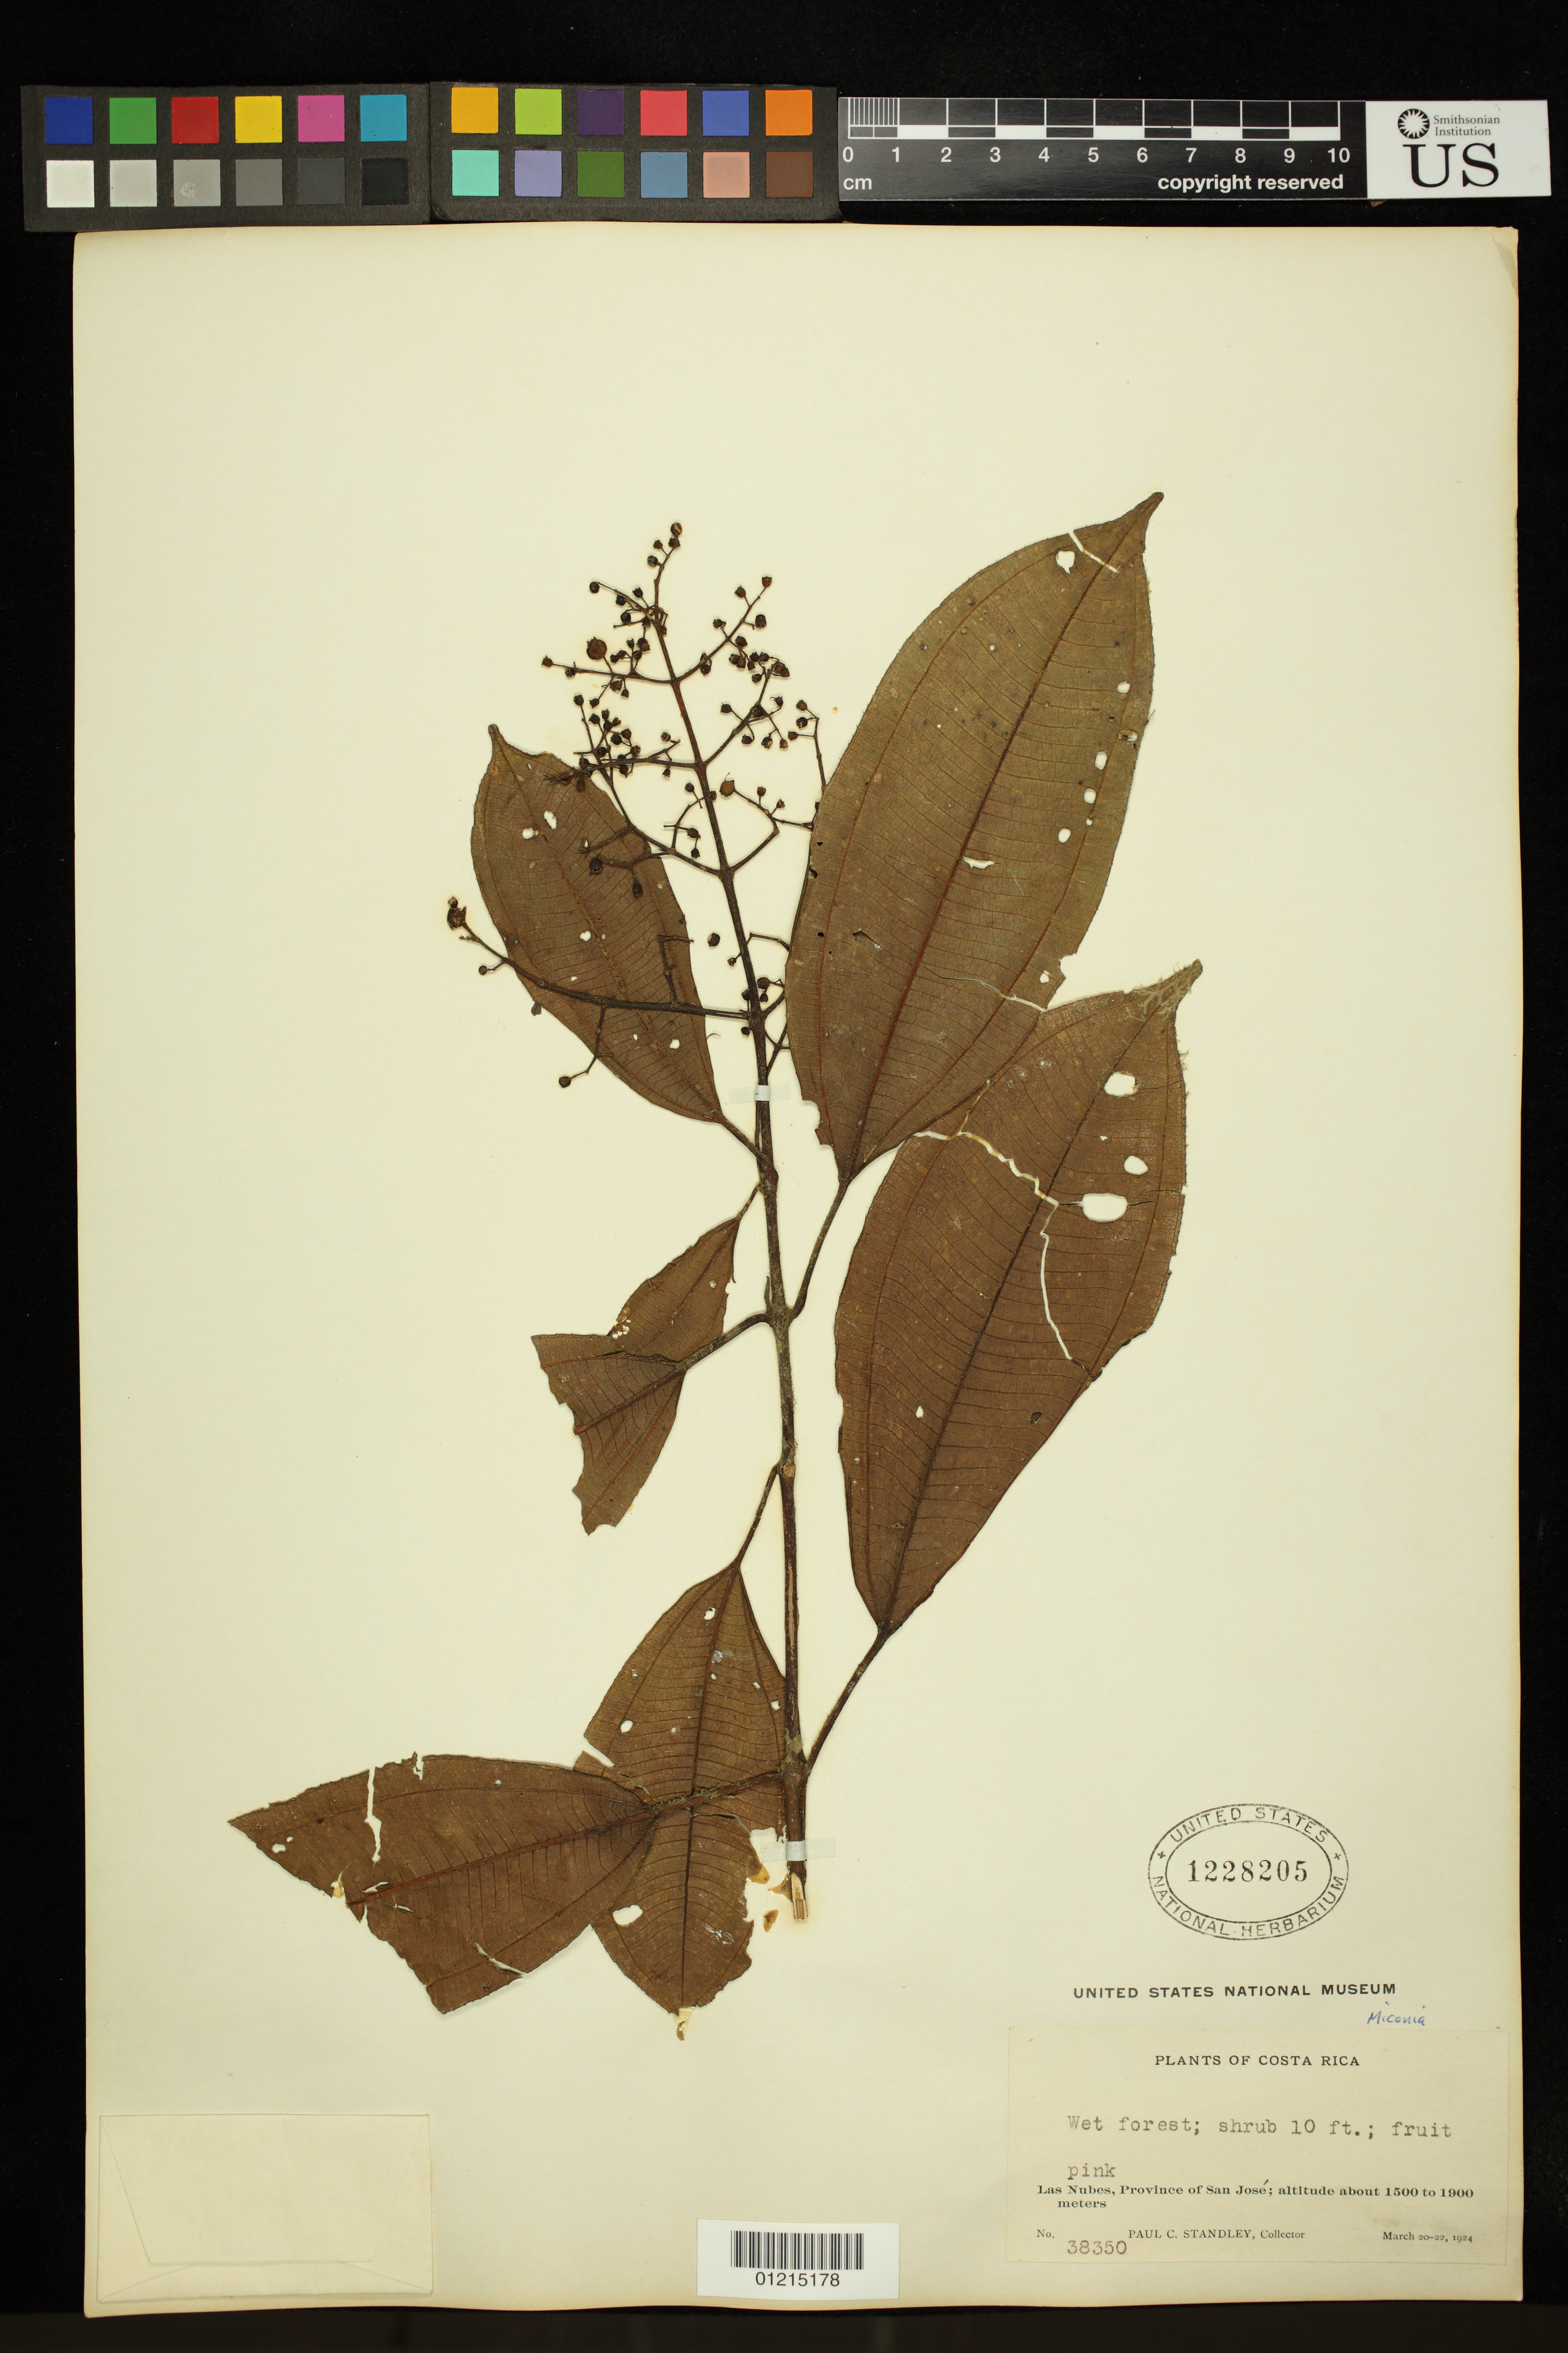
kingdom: Plantae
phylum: Tracheophyta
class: Magnoliopsida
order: Myrtales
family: Melastomataceae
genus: Miconia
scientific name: Miconia sp.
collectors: P. C. Standley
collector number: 38350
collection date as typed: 20-22 Mar 1924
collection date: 1924-03-20/1924-03-22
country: Costa Rica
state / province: San José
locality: Las Nubes, Province of San José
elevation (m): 1500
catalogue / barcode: US 1228205